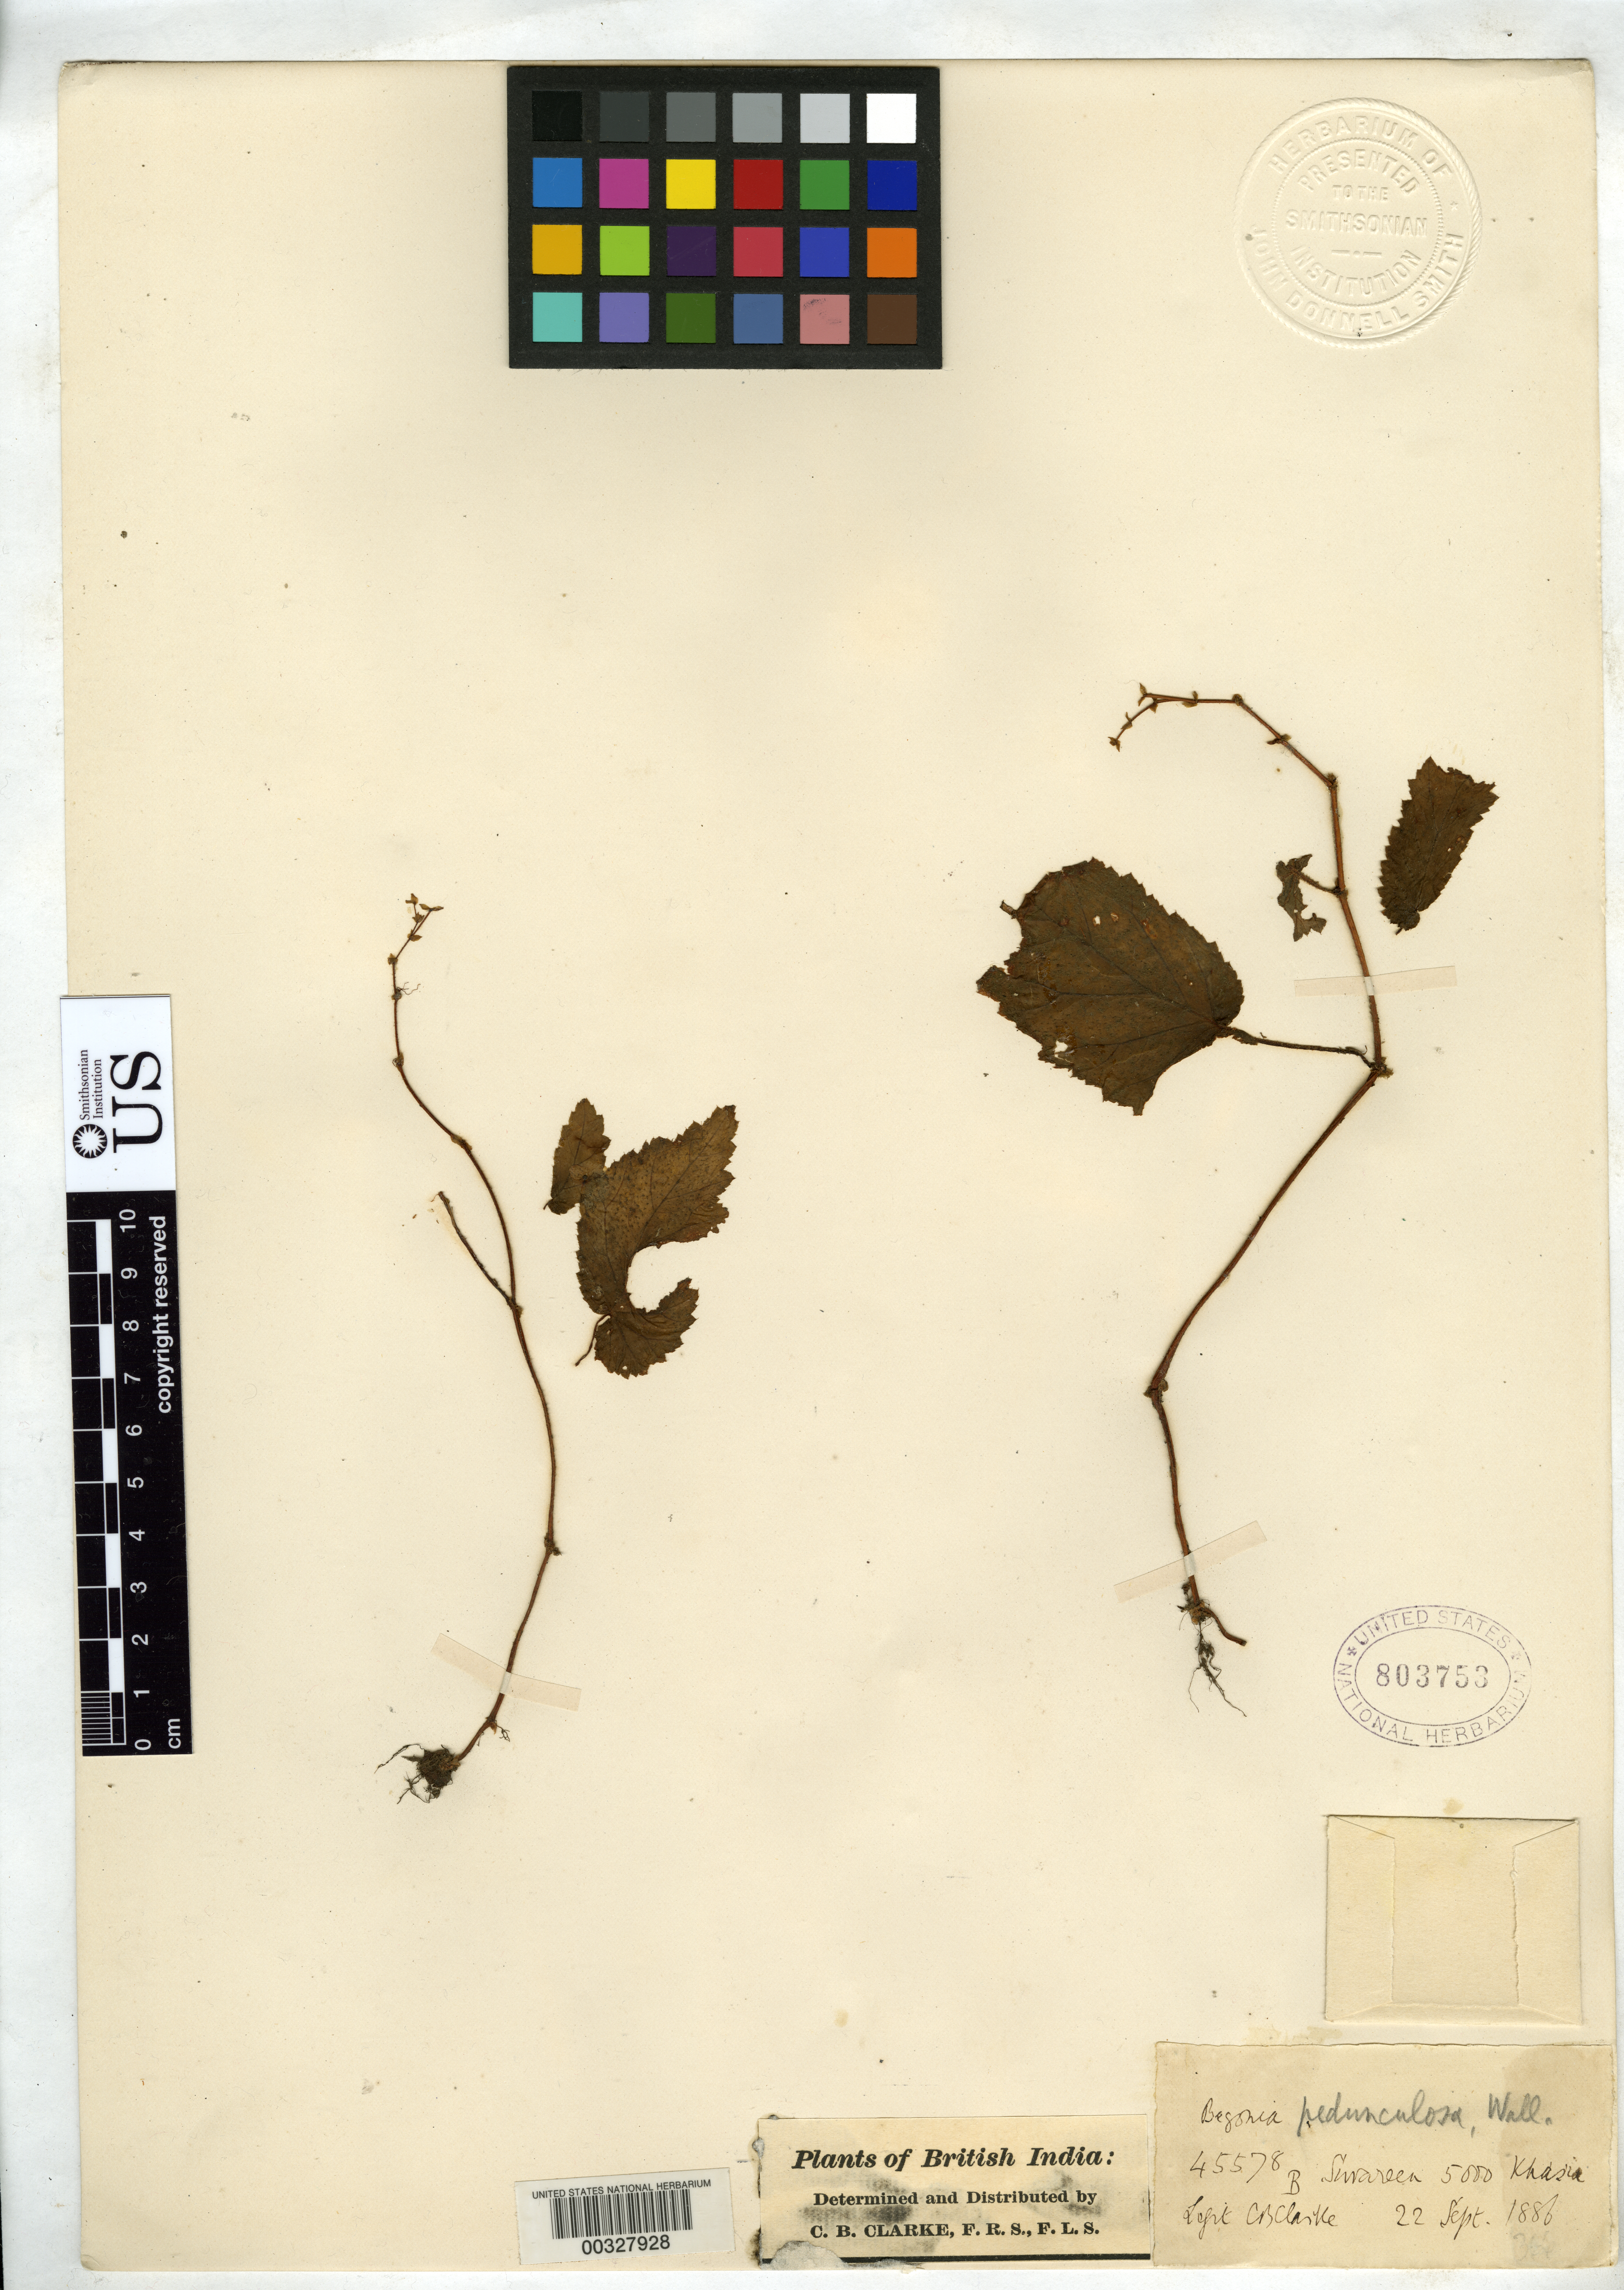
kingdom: Plantae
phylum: Tracheophyta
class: Magnoliopsida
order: Cucurbitales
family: Begoniaceae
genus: Begonia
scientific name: Begonia pedunculosa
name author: Wall.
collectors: C. B. Clarke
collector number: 45578b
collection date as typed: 22 Sep 1886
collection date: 1886-09-22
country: India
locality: Khasia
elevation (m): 5000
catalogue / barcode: US 803753